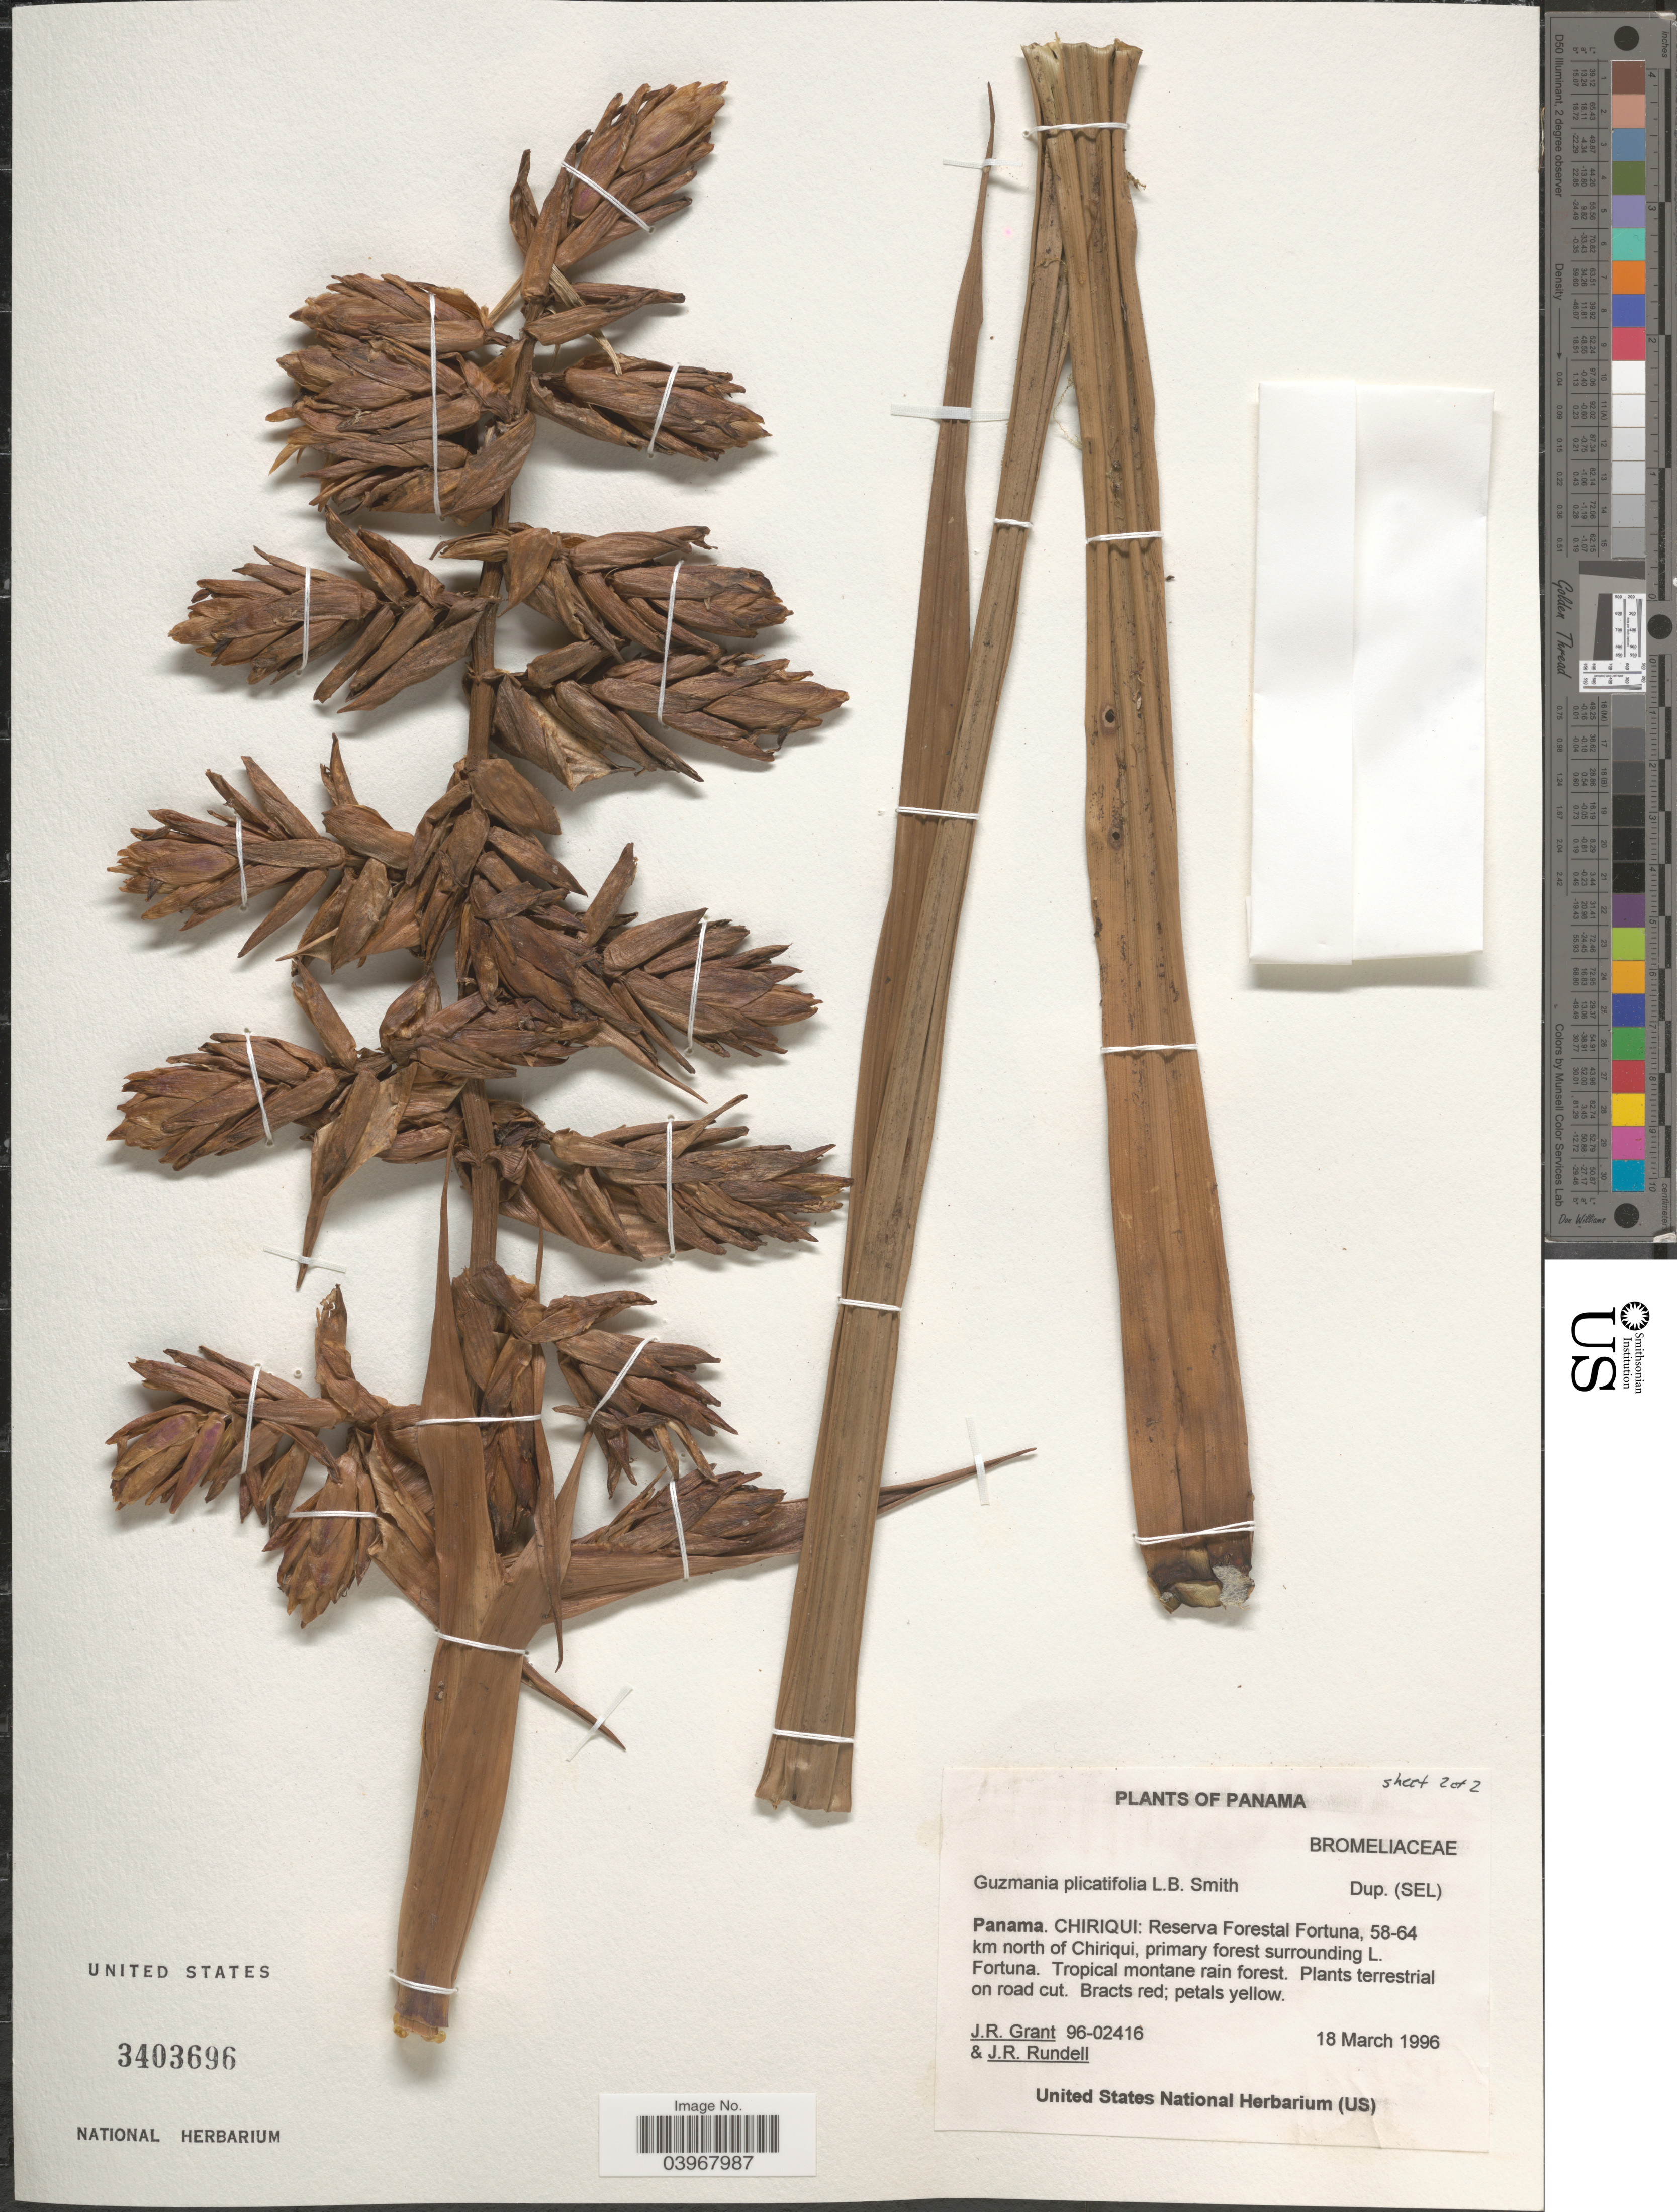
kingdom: Plantae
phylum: Tracheophyta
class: Liliopsida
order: Poales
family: Bromeliaceae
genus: Guzmania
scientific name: Guzmania plicatifolia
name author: L.B. Sm.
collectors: J. R. Grant & J. R. Rundell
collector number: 96-02416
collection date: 1996-03-18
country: Panama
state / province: Chiriqui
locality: Reserva Forestal Fortuna, 58-64 km north of Chiriqui, primary forest surrounding L. Fortuna.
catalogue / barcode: US 3403696